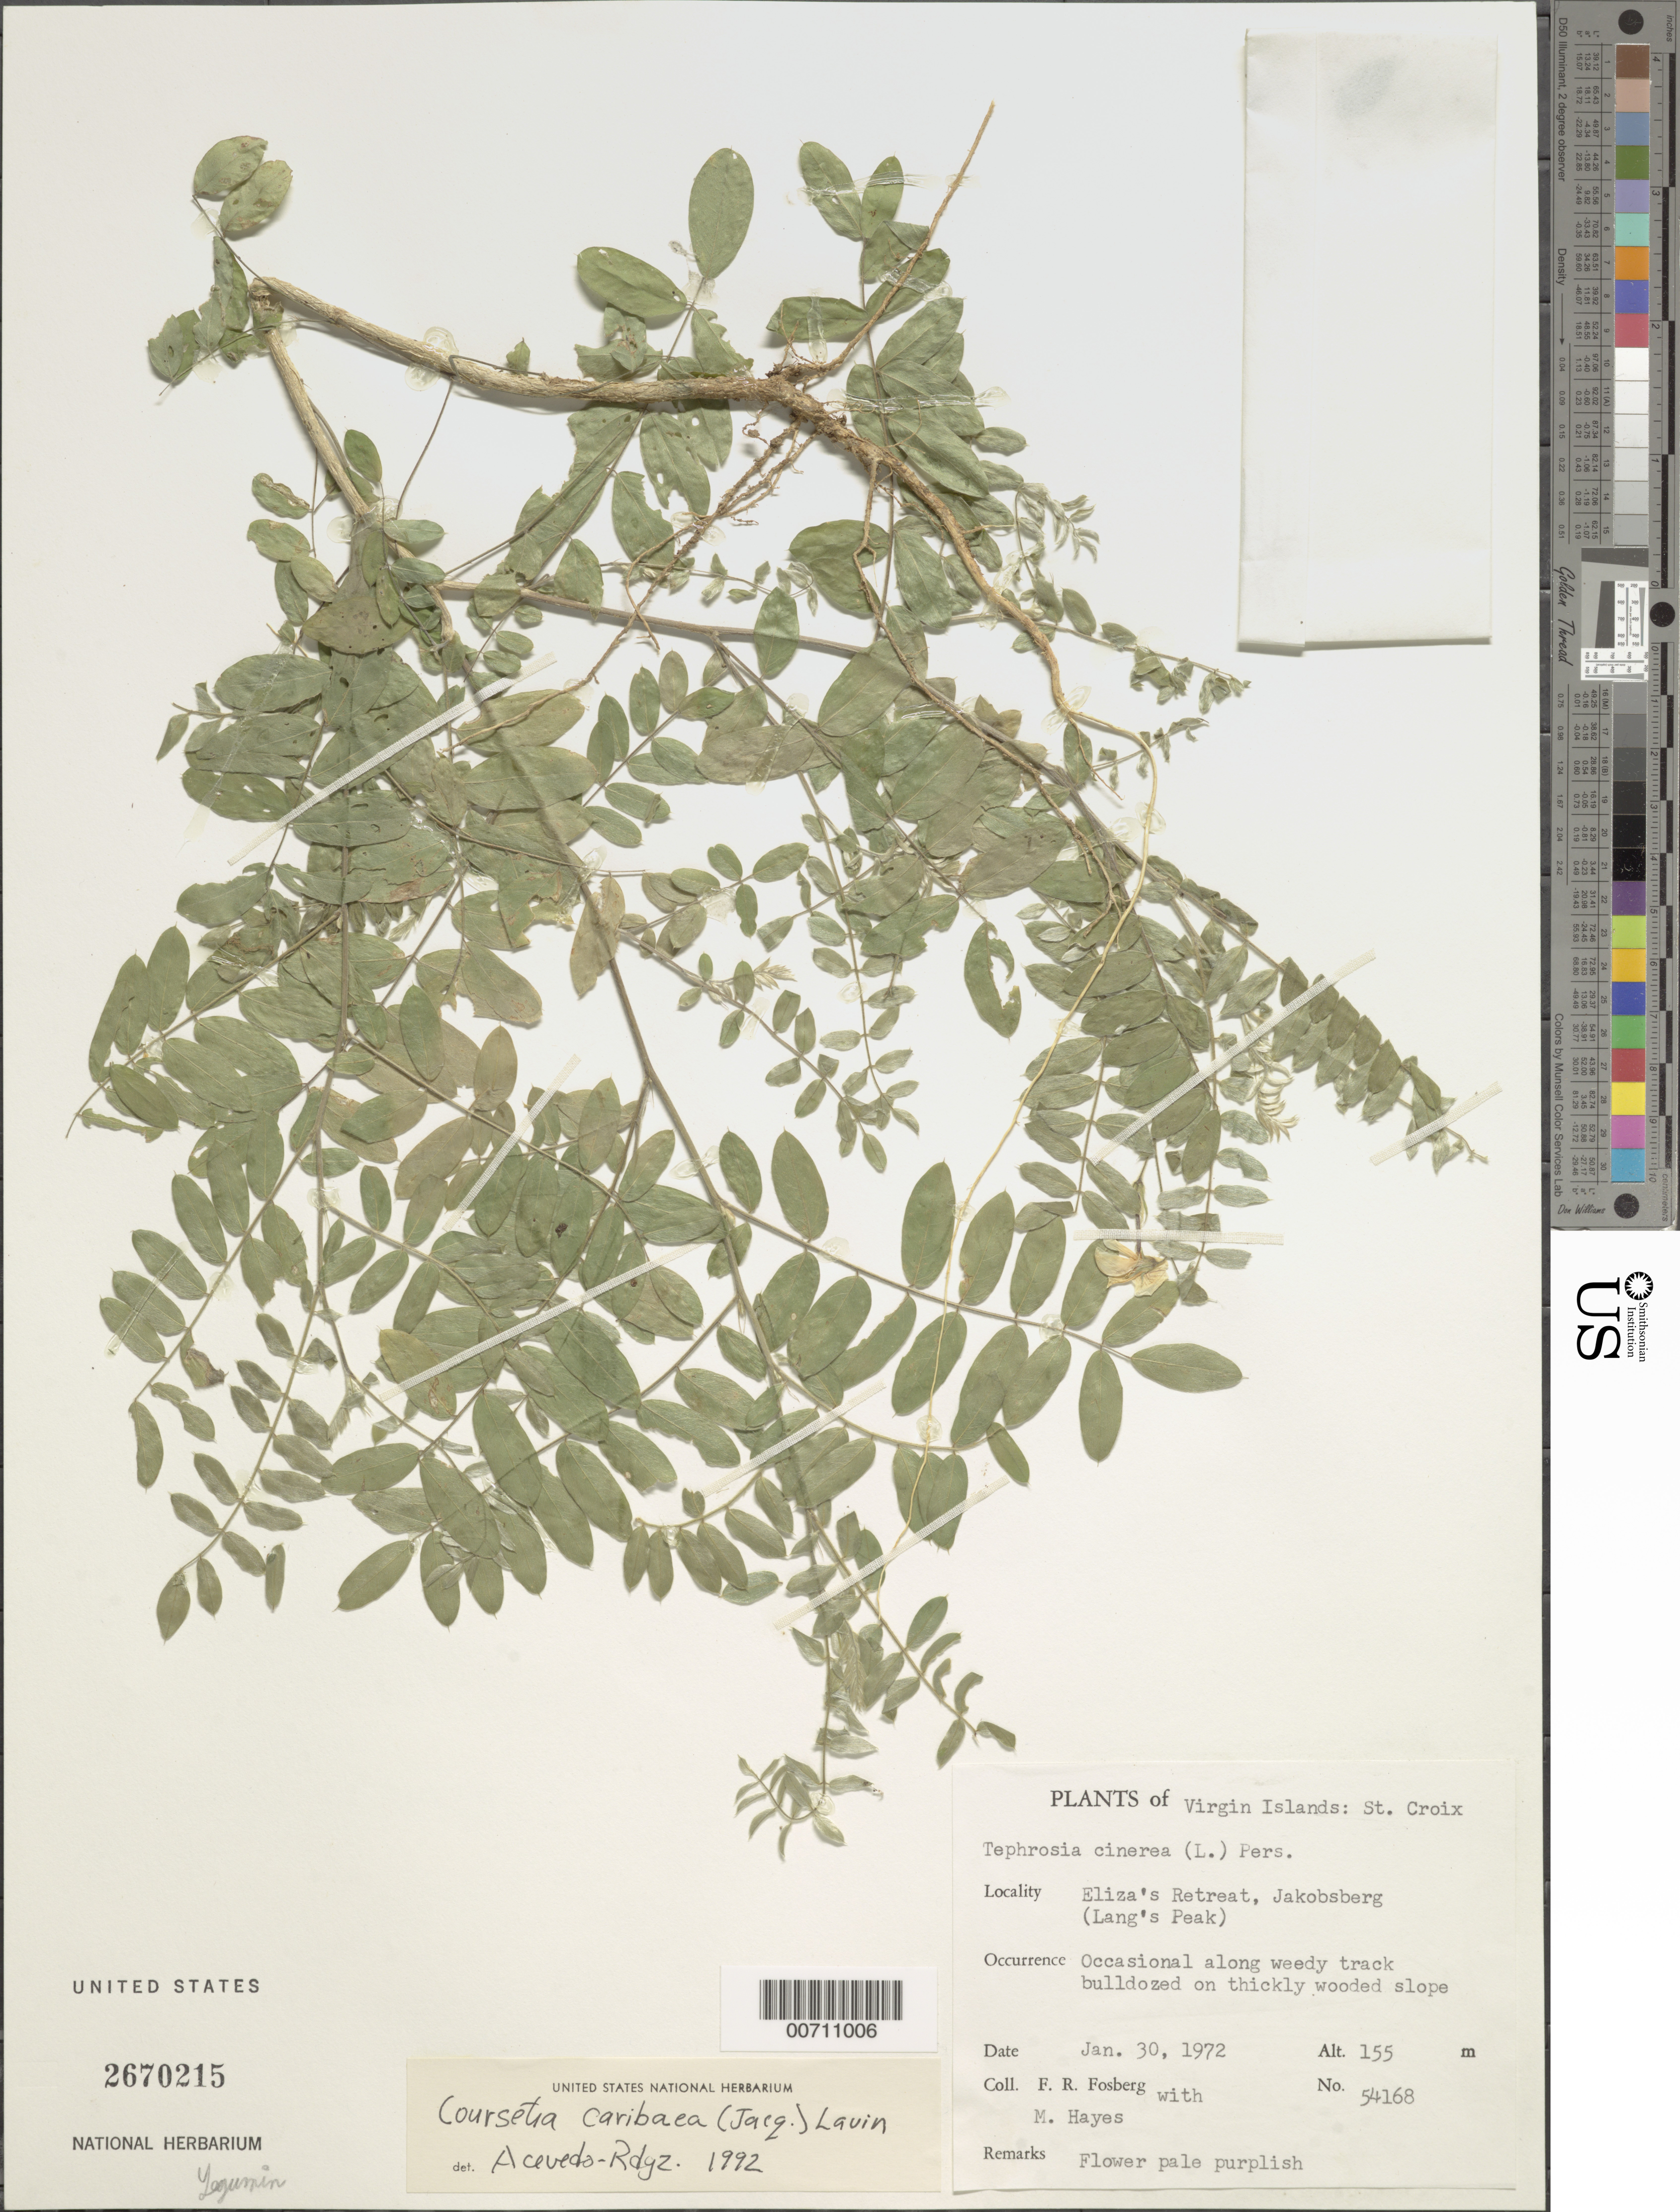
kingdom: Plantae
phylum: Tracheophyta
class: Magnoliopsida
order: Fabales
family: Fabaceae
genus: Coursetia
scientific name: Coursetia caribaea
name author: (Jacq.) Lavin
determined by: Acevedo-Rodríguez, P., (BOT), Smithsonian Institution - National Museum of Natural History (UNITED STATES)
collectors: F. R. Fosberg & M. Hayes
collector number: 54168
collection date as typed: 30 Jan 1972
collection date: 1972-01-30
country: U.S. Virgin Islands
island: St. Croix Island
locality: Eliza's Retreat, Jakobsberg (Lang's Peak)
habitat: Along weedy track bulldozed on thickly wooded slope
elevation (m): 155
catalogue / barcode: US 2670215